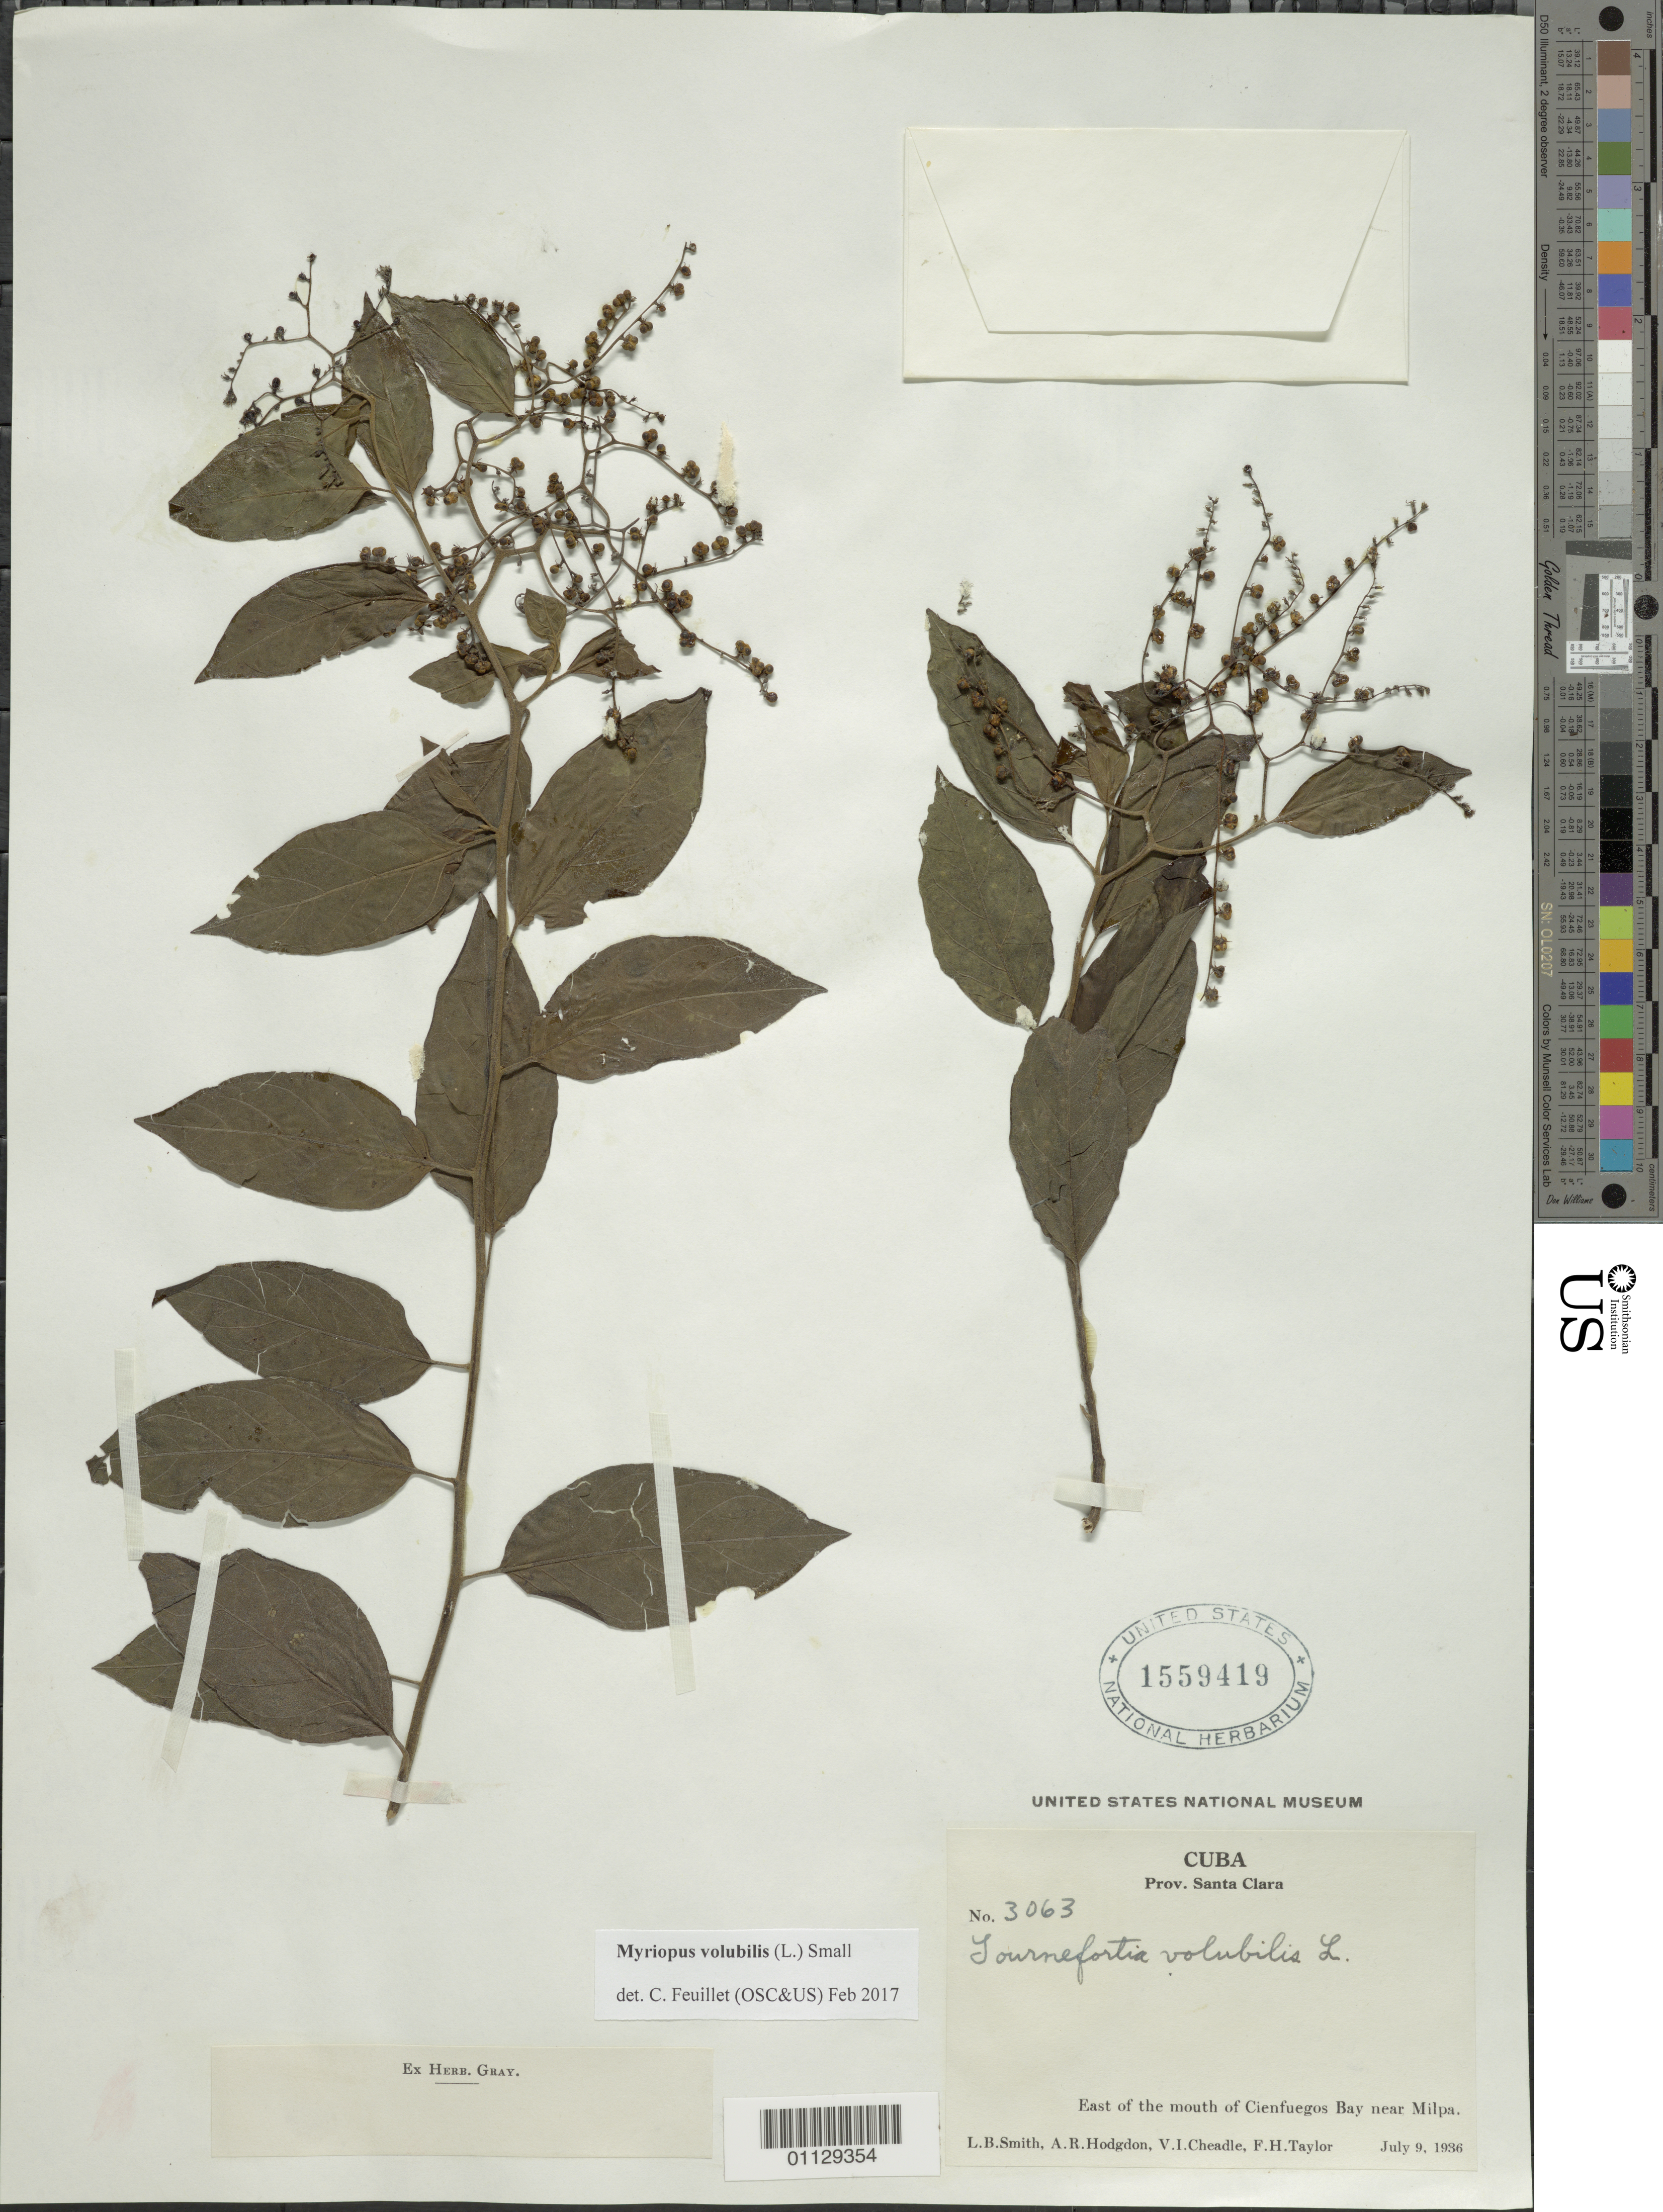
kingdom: Plantae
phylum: Tracheophyta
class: Magnoliopsida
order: Boraginales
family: Heliotropiaceae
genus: Myriopus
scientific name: Myriopus volubilis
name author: (L.) Small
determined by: Feuillet, C.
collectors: L. Smith, A. R. Hodgdon, V. I. Cheadle & F. H. Taylor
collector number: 3063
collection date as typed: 09 Jul 1936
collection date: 1936-07-09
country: Cuba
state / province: Villa Clara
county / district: Santa Clara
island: Cuba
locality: East of the mouth of Cienfuegos Bay near Milpa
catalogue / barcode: US 1559419